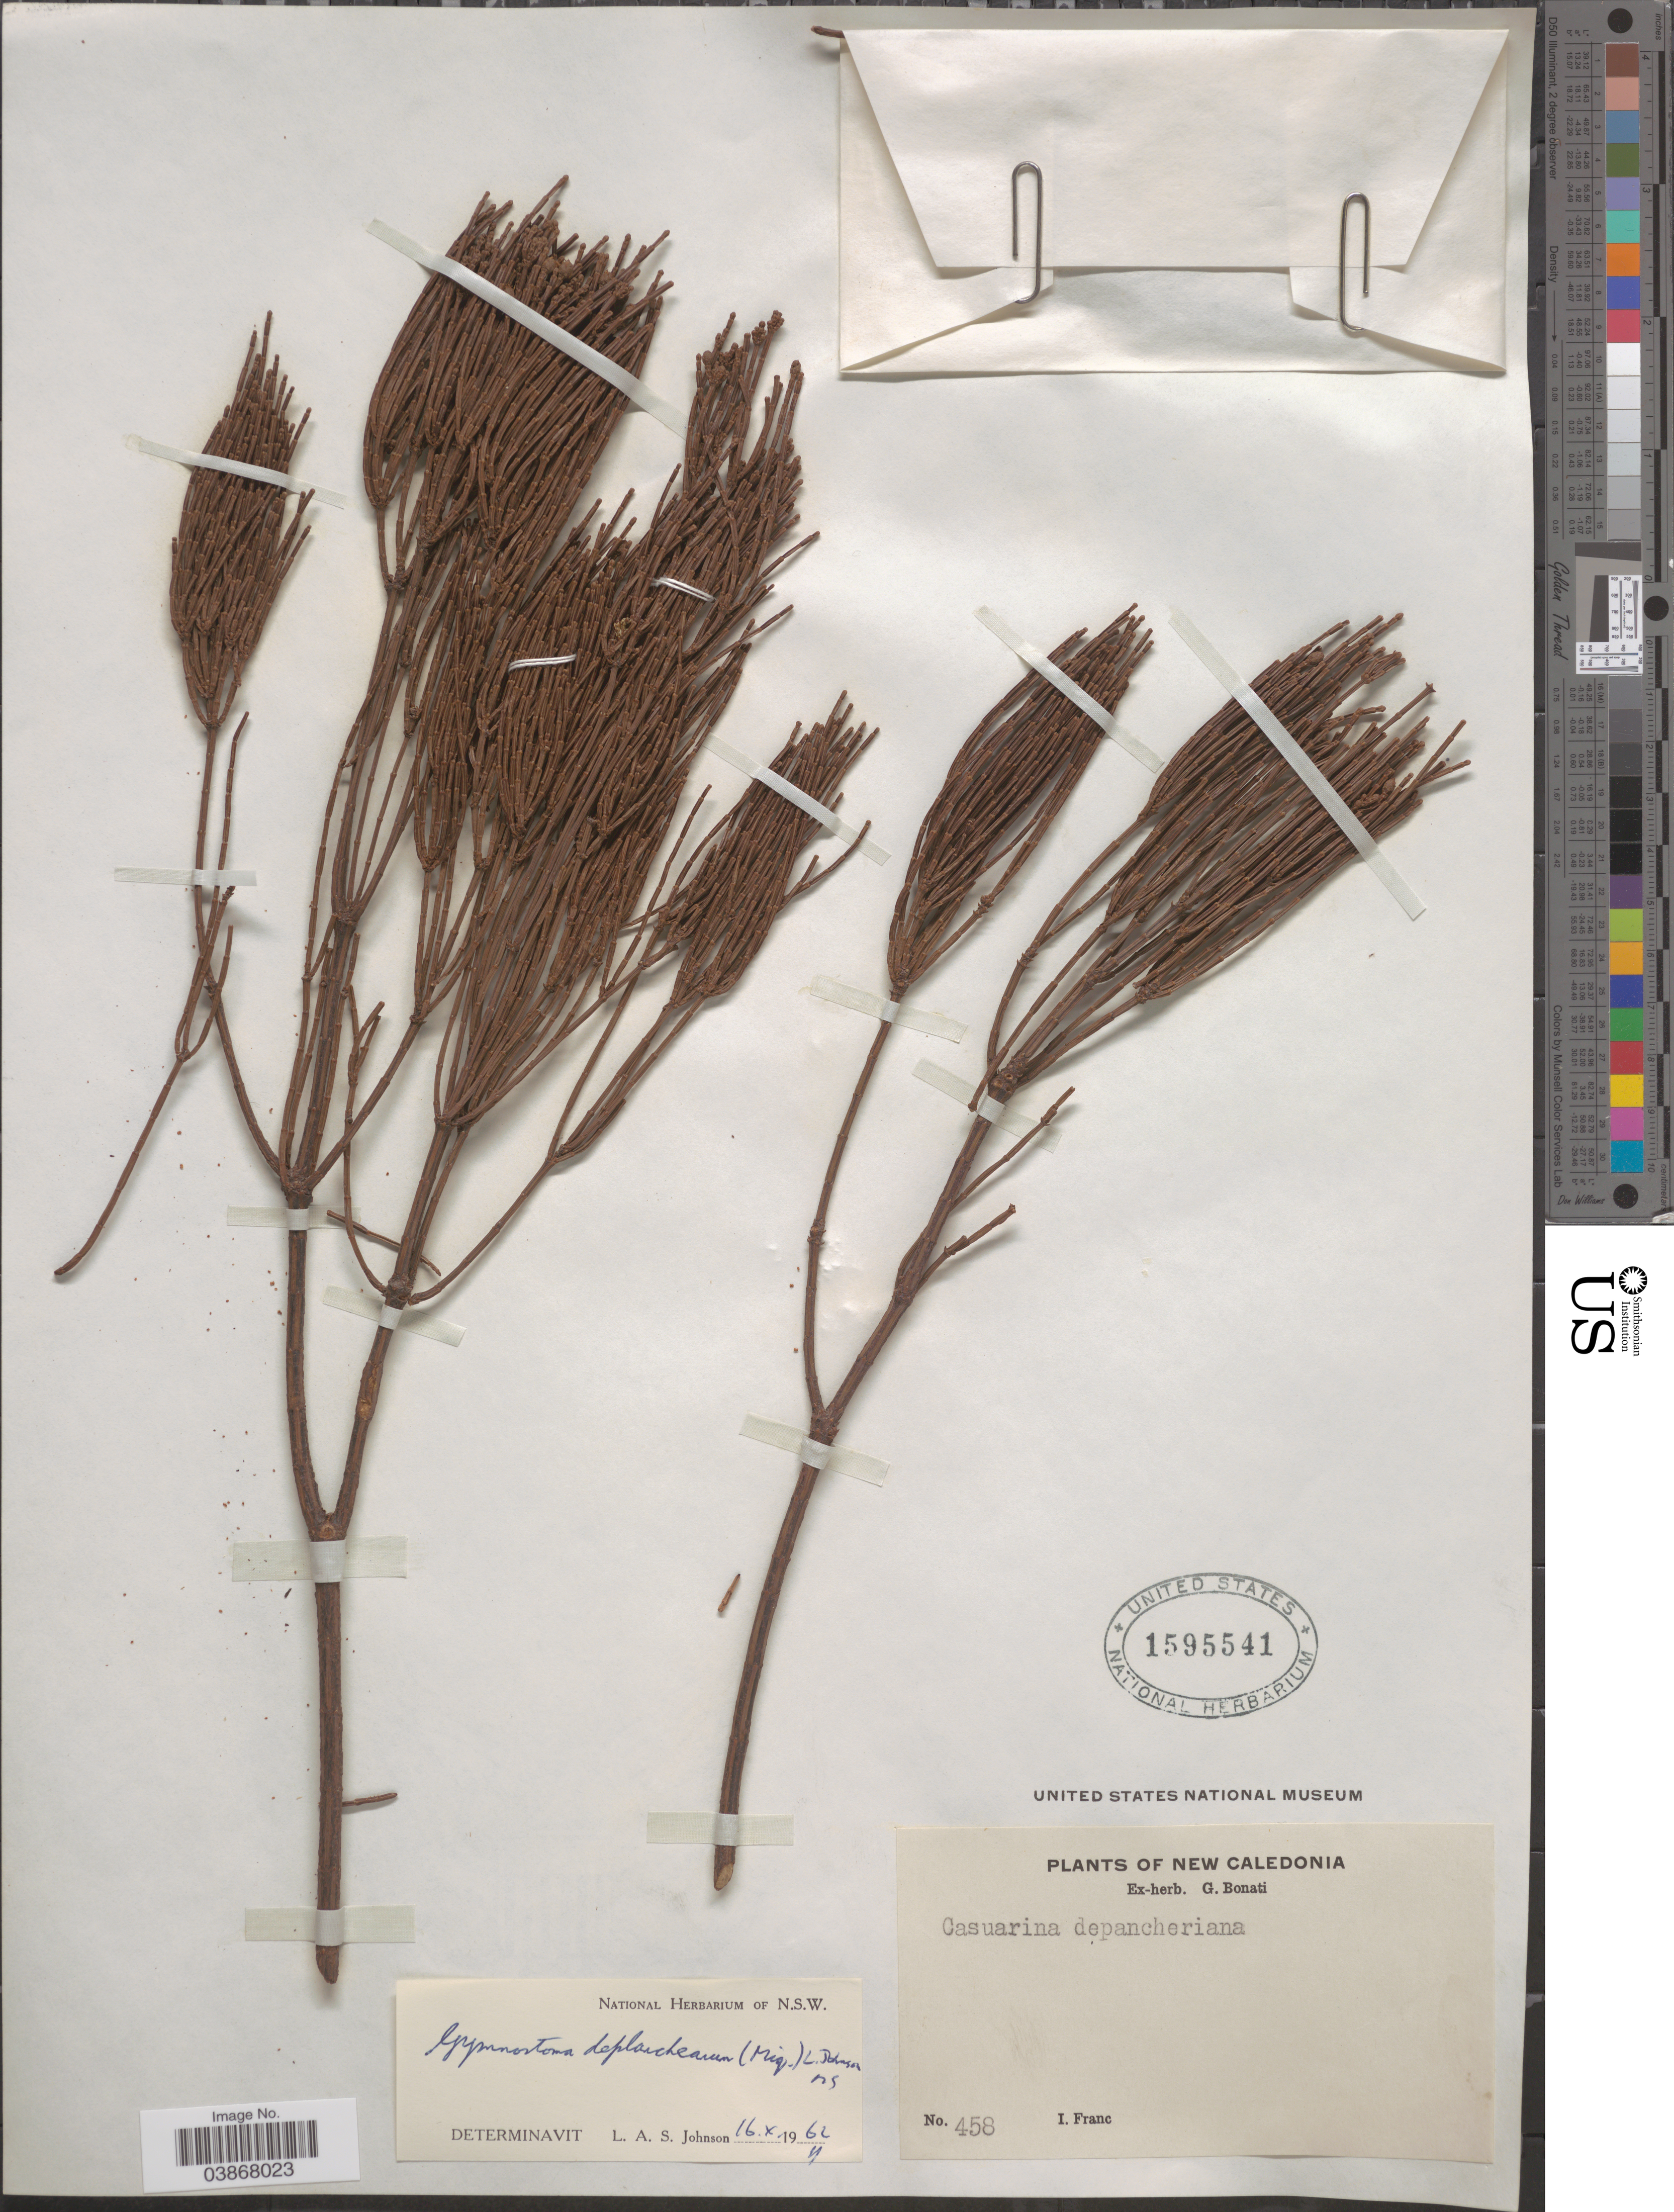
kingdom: Plantae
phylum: Tracheophyta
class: Magnoliopsida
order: Fagales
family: Casuarinaceae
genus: Gymnostoma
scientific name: Gymnostoma deplancheanum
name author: (Miq.) L.A.S. Johnson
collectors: I. Franc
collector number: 458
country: New Caledonia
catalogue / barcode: US 1595541